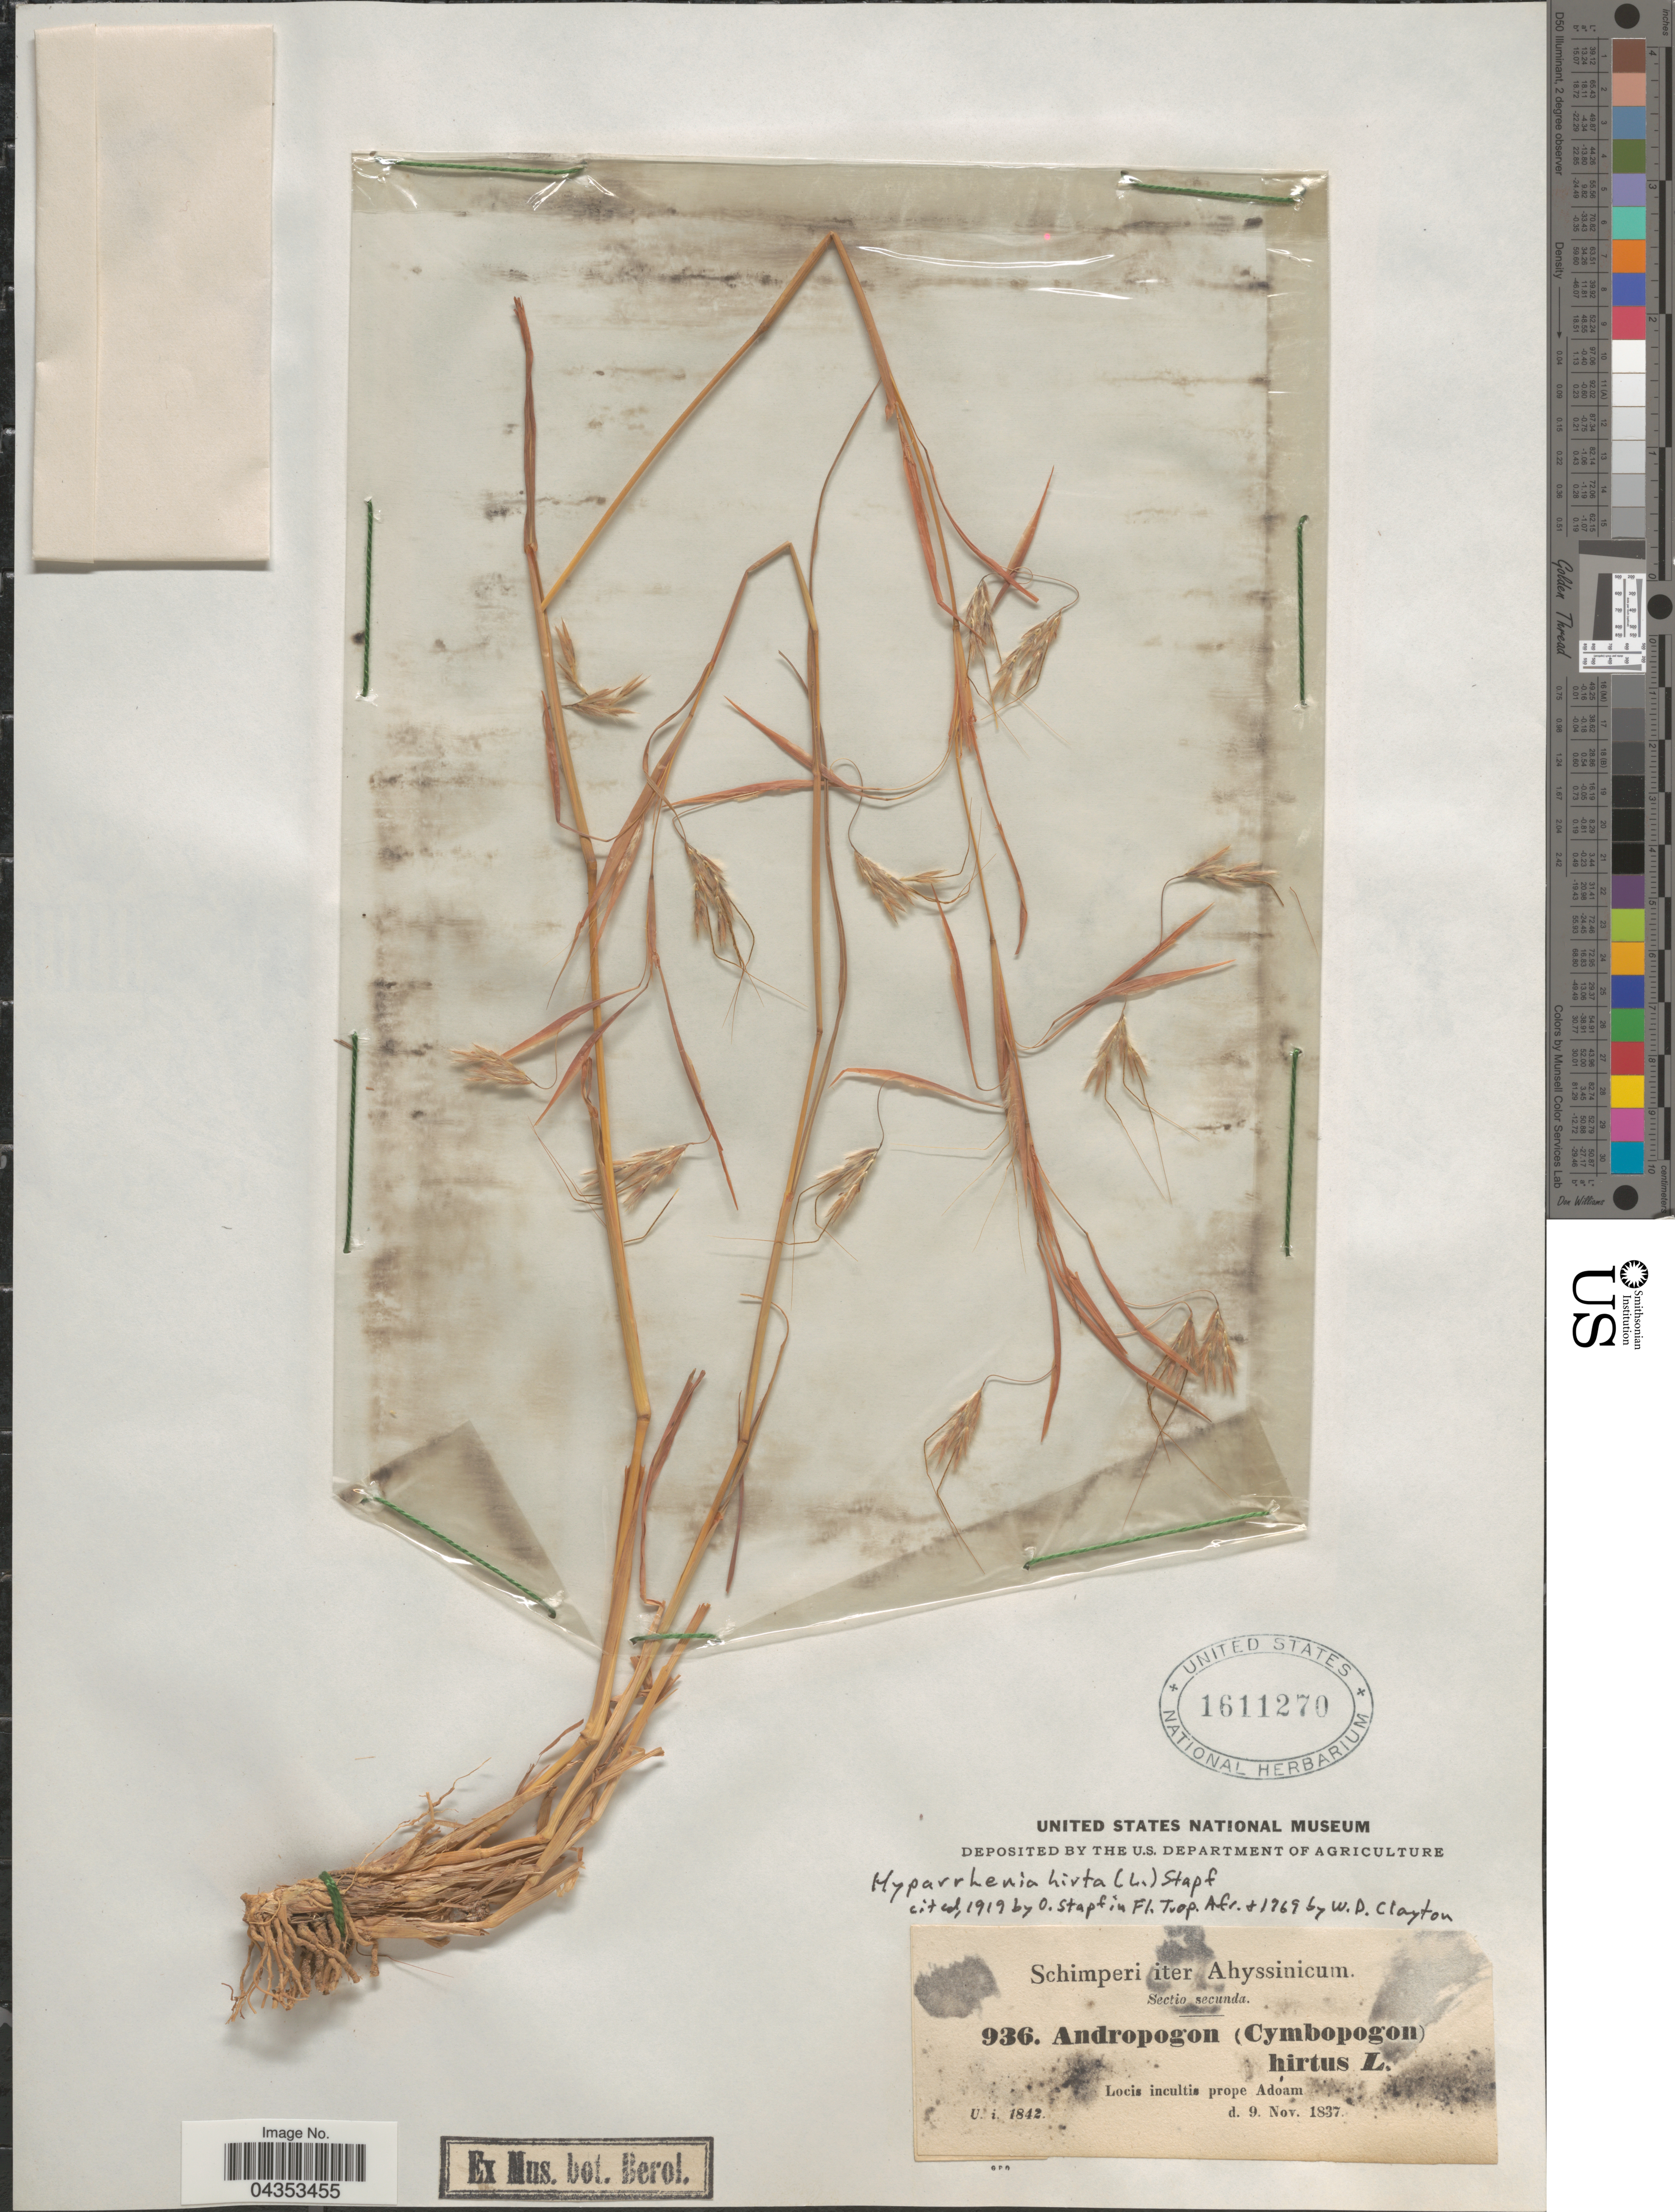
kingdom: Plantae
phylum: Tracheophyta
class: Liliopsida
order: Poales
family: Poaceae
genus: Hyparrhenia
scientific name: Hyparrhenia hirta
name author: (L.) Stapf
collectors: -. Schimper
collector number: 936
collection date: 1837-11-09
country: Ethiopia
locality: Iter Ahyssinicum. Locis incultis prope Adoam.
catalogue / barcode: US 1611270